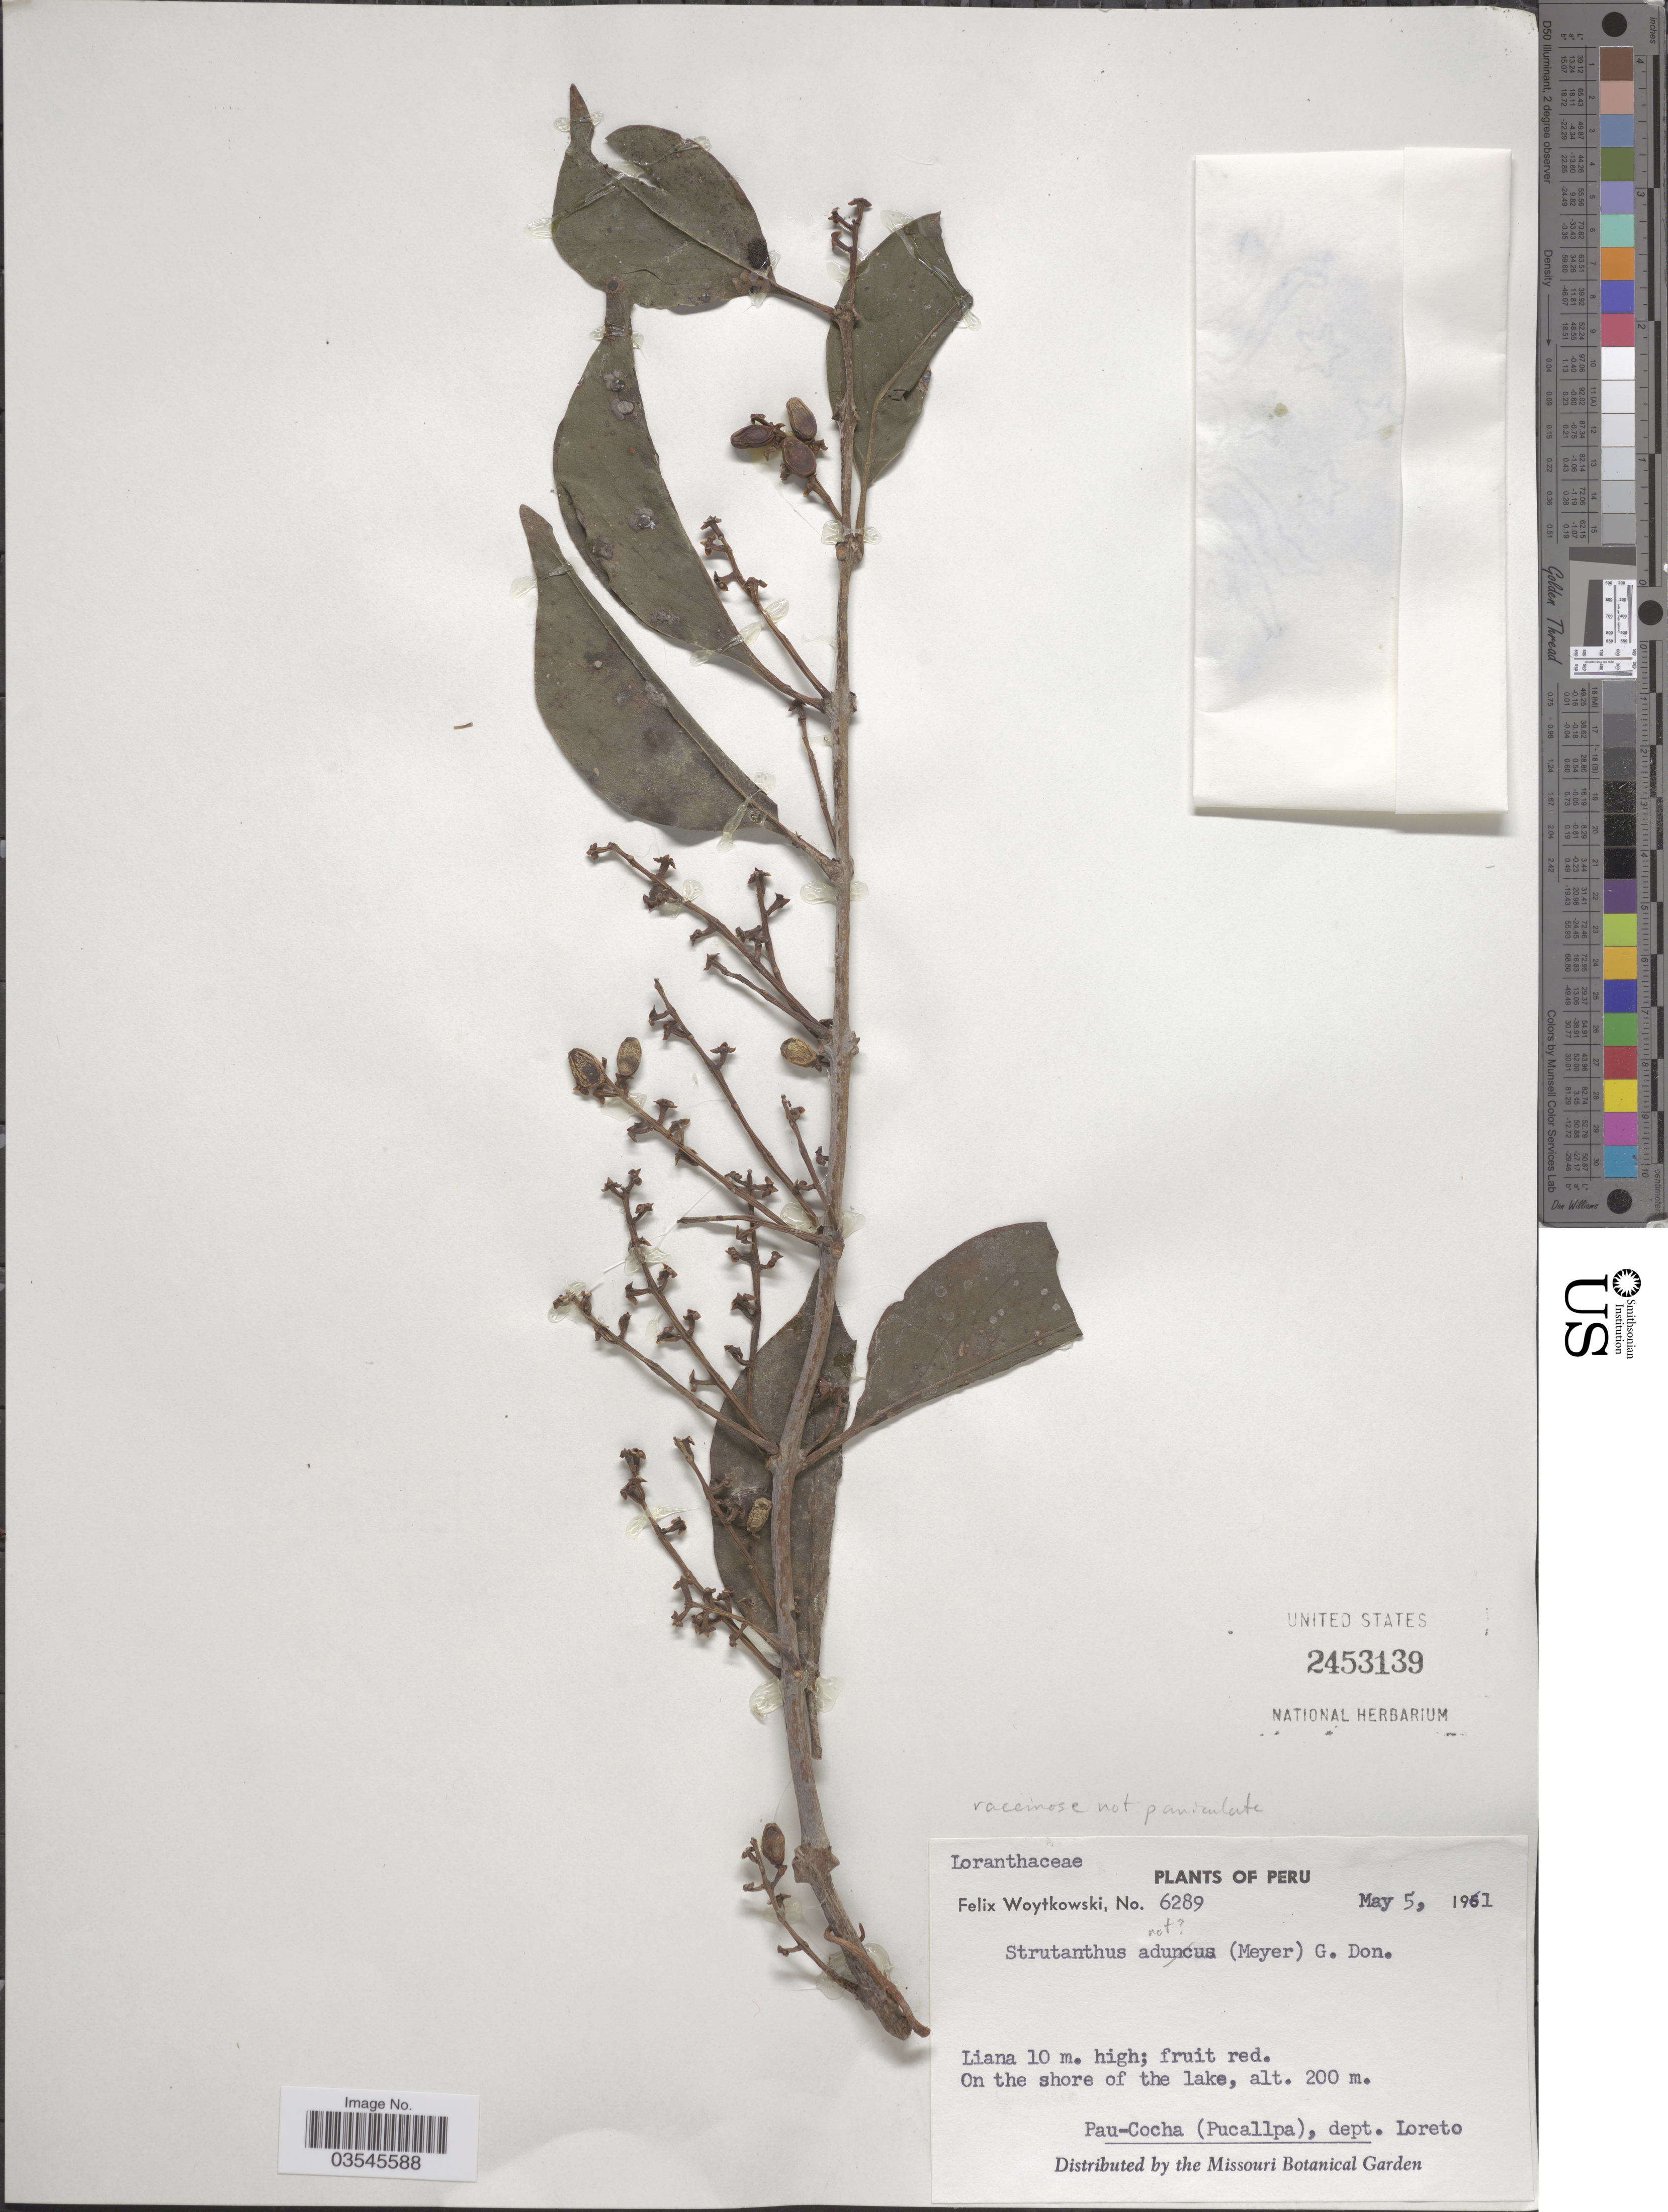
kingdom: Plantae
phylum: Tracheophyta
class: Magnoliopsida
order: Santalales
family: Loranthaceae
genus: Struthanthus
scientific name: Struthanthus sp.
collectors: F. Woytkowski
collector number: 6289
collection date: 1961-05-05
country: Peru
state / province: Loreto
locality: Pau-Cocha (Pucallpa), dept. Loreto.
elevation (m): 200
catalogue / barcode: US 2453139